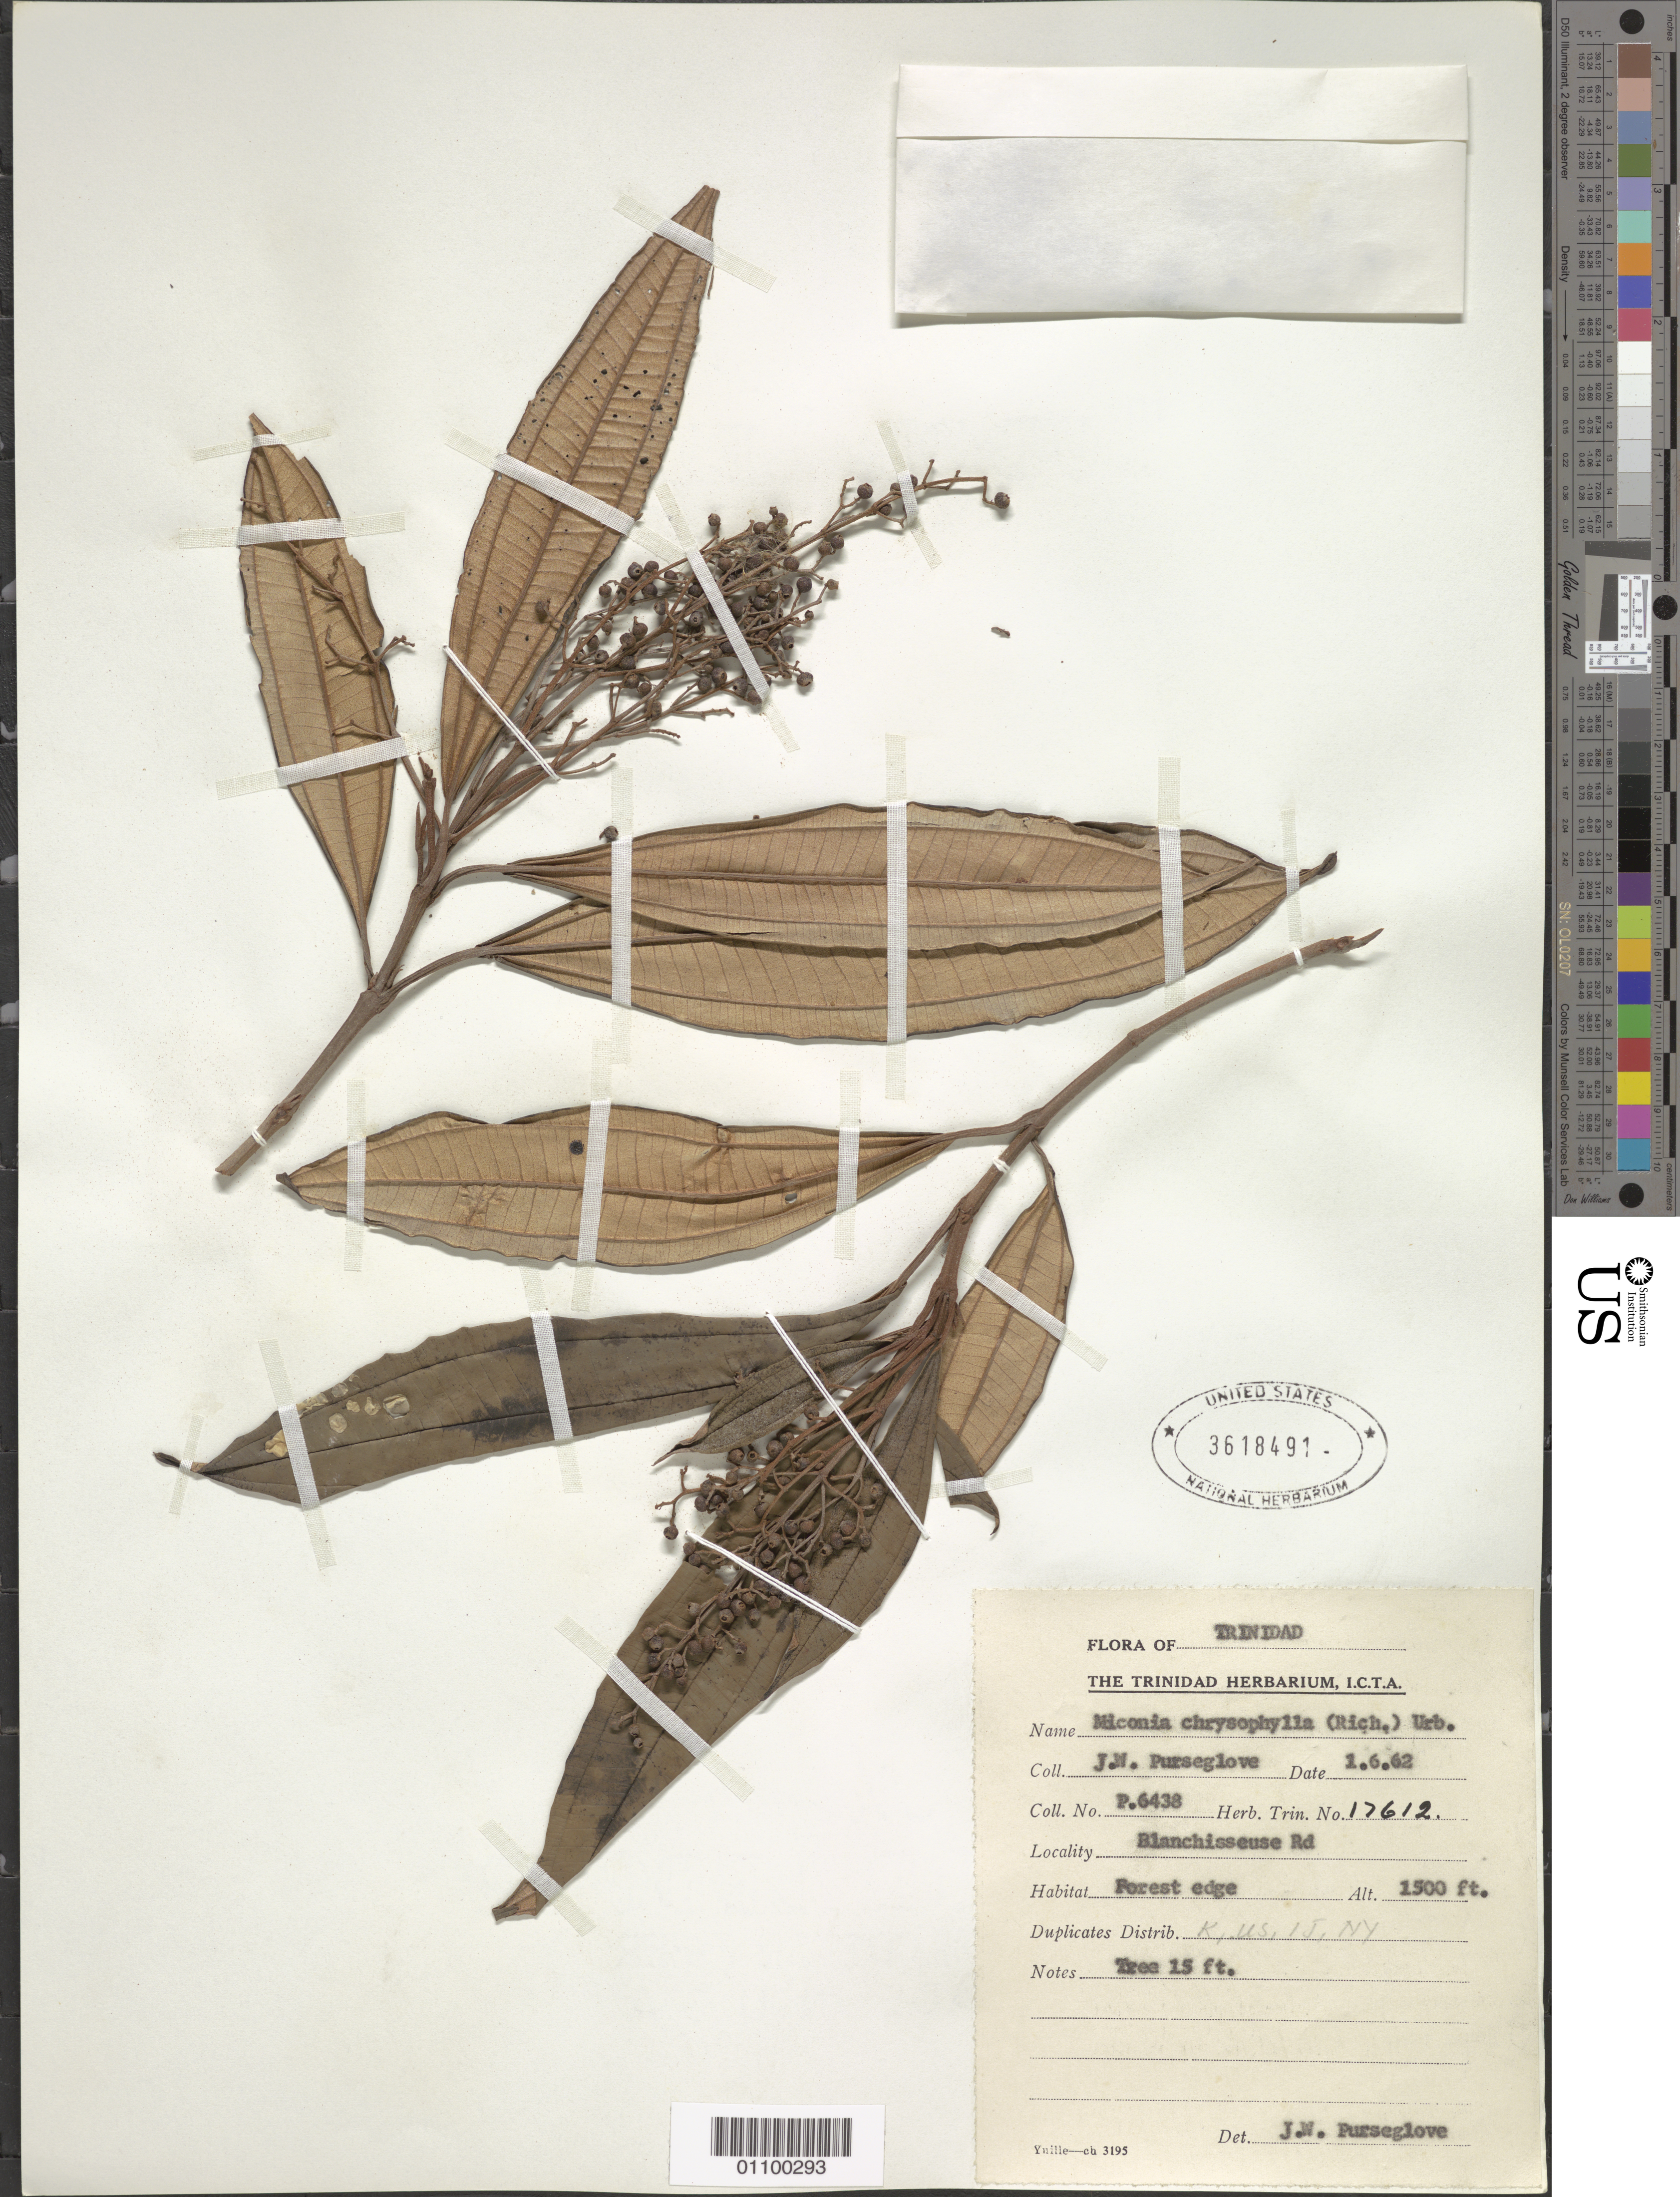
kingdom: Plantae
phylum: Tracheophyta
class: Magnoliopsida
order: Myrtales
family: Melastomataceae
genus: Miconia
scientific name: Miconia chlorophylla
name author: C. Wright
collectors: J. Purseglove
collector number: P.6438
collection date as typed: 06 Jan 1962 or 01 Jun 1962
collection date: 1962-01-06 or 1962-06-01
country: Trinidad and Tobago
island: Trinidad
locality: Blanchisseuse Rd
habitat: forest edge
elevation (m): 457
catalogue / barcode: US 3618491